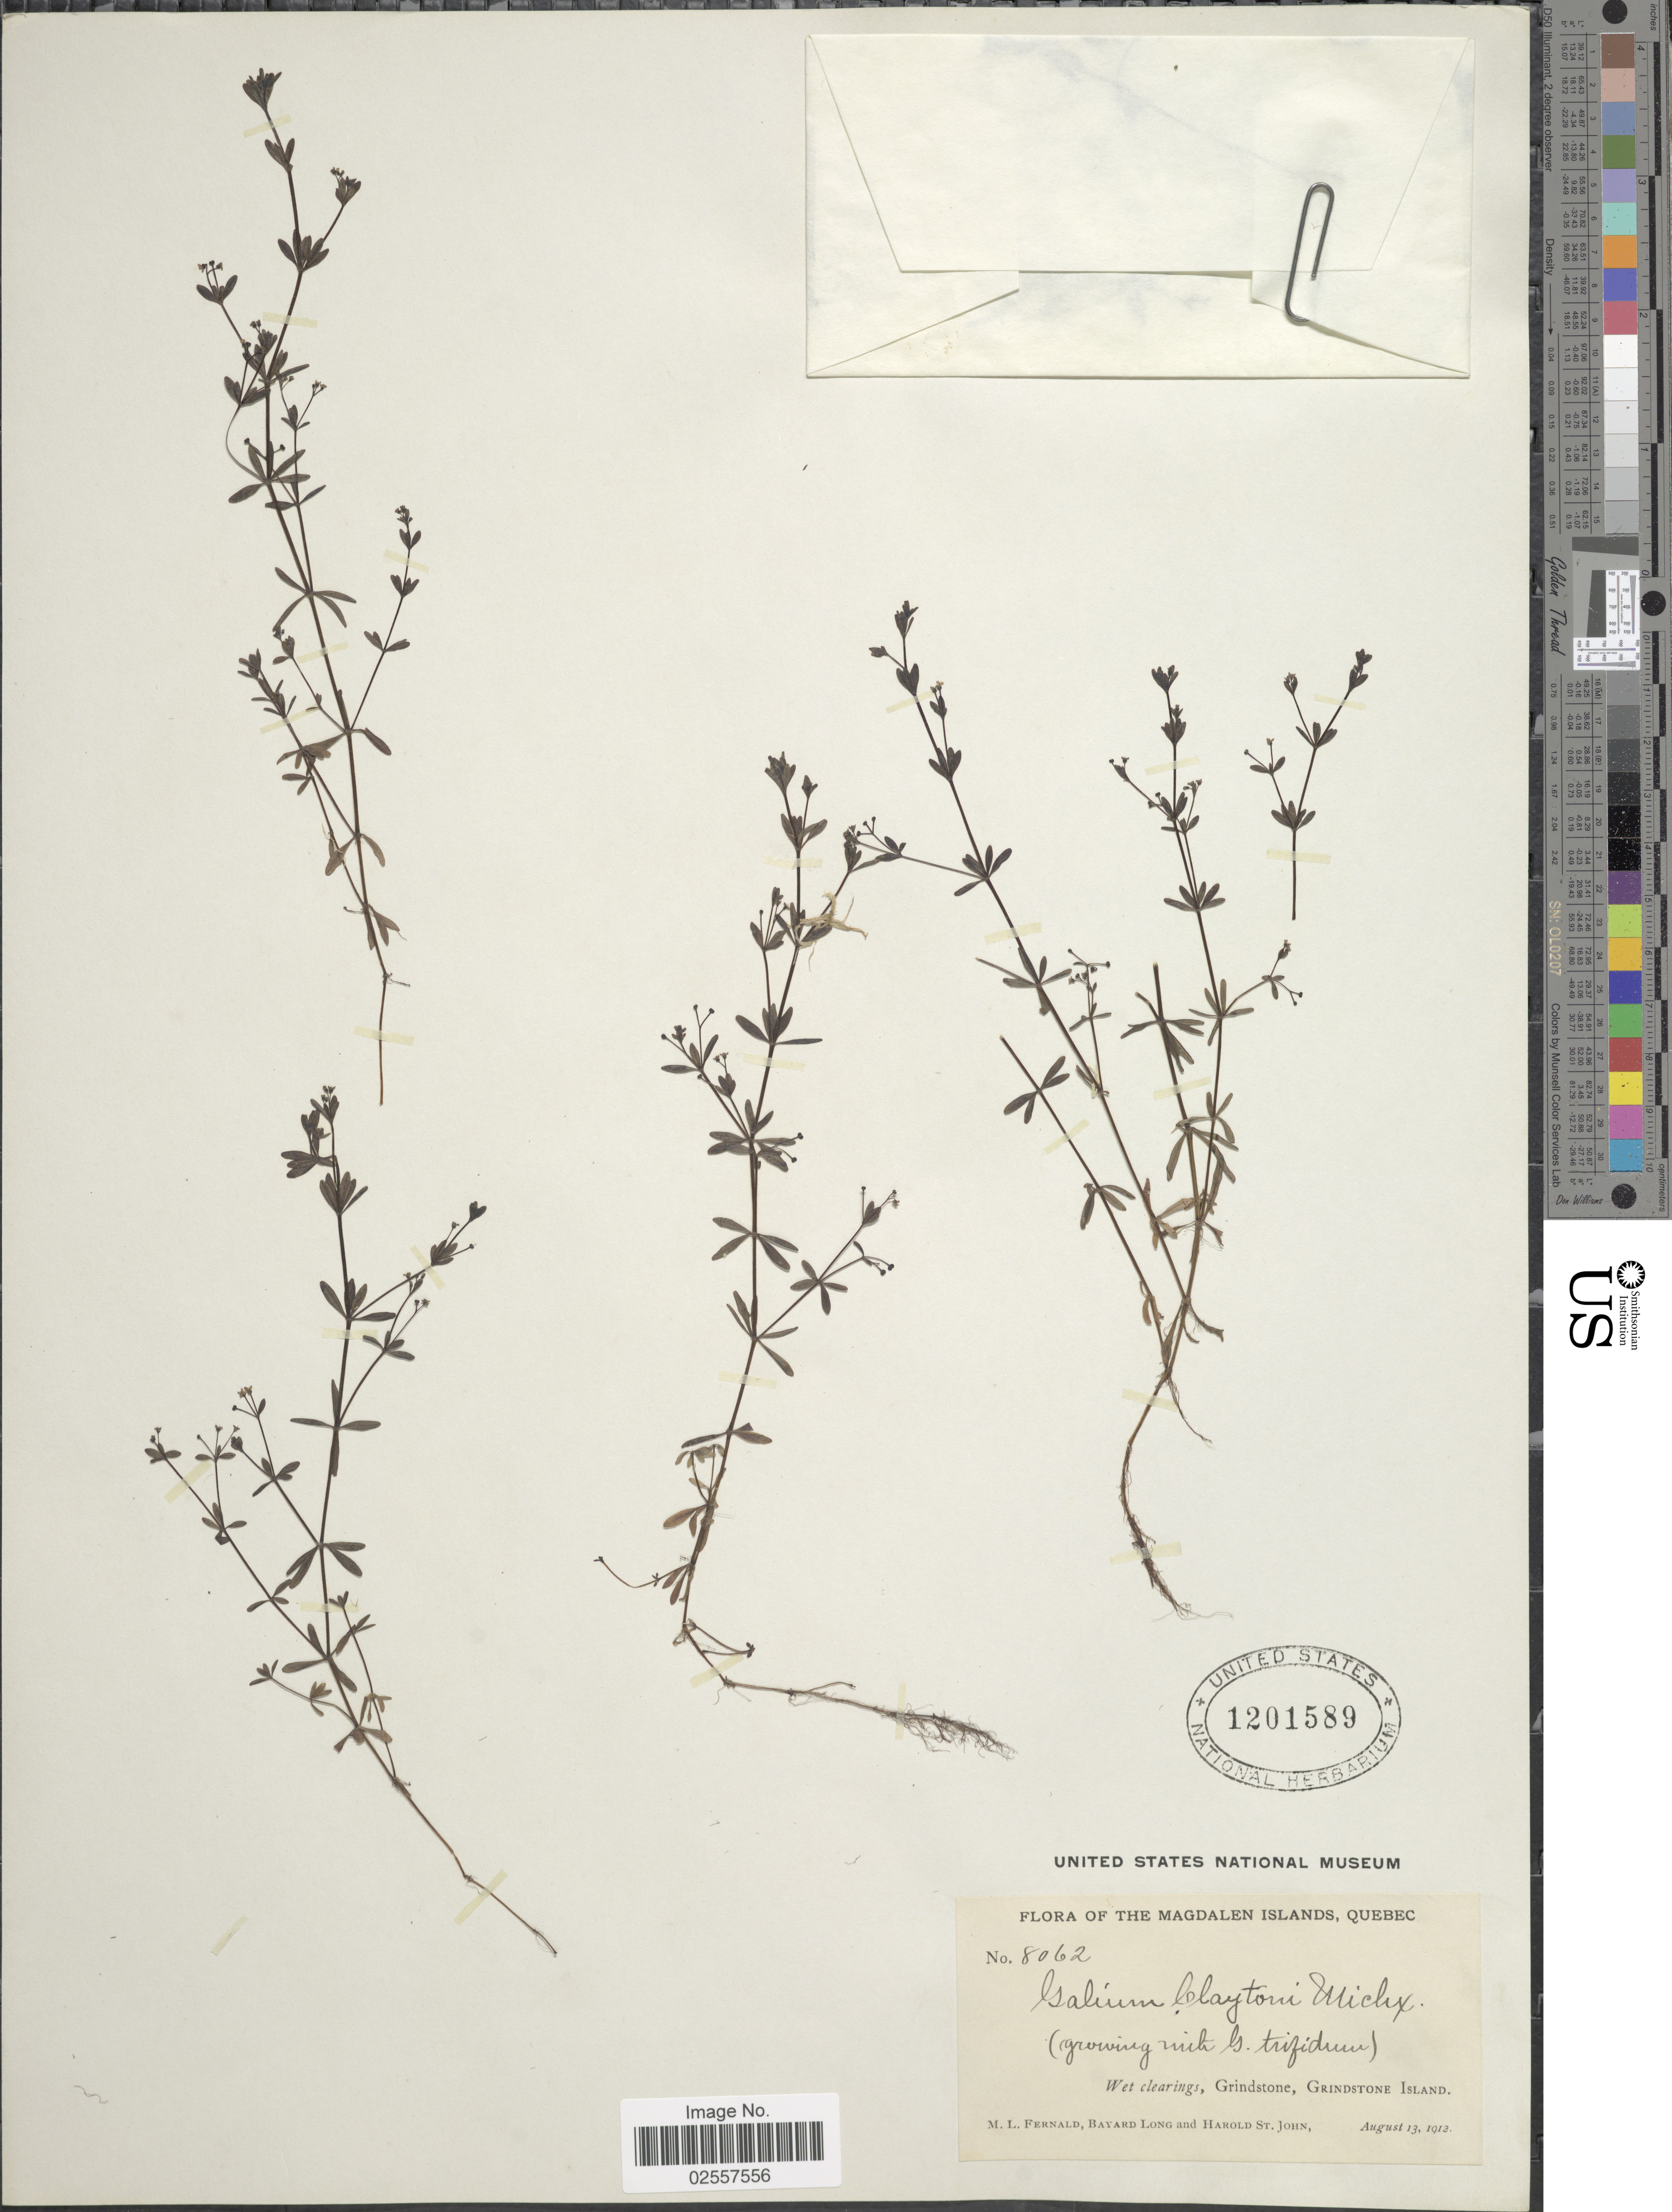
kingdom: Plantae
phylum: Tracheophyta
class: Magnoliopsida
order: Gentianales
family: Rubiaceae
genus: Galium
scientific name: Galium claytoni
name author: Michx.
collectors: M. L. Fernald, B. Long & H. St. John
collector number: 8062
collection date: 1912-08-13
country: Canada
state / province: Quebec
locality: The Magdalen Islands, Wet clearings, Grindstone, Grindstone Island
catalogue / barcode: US 1201589